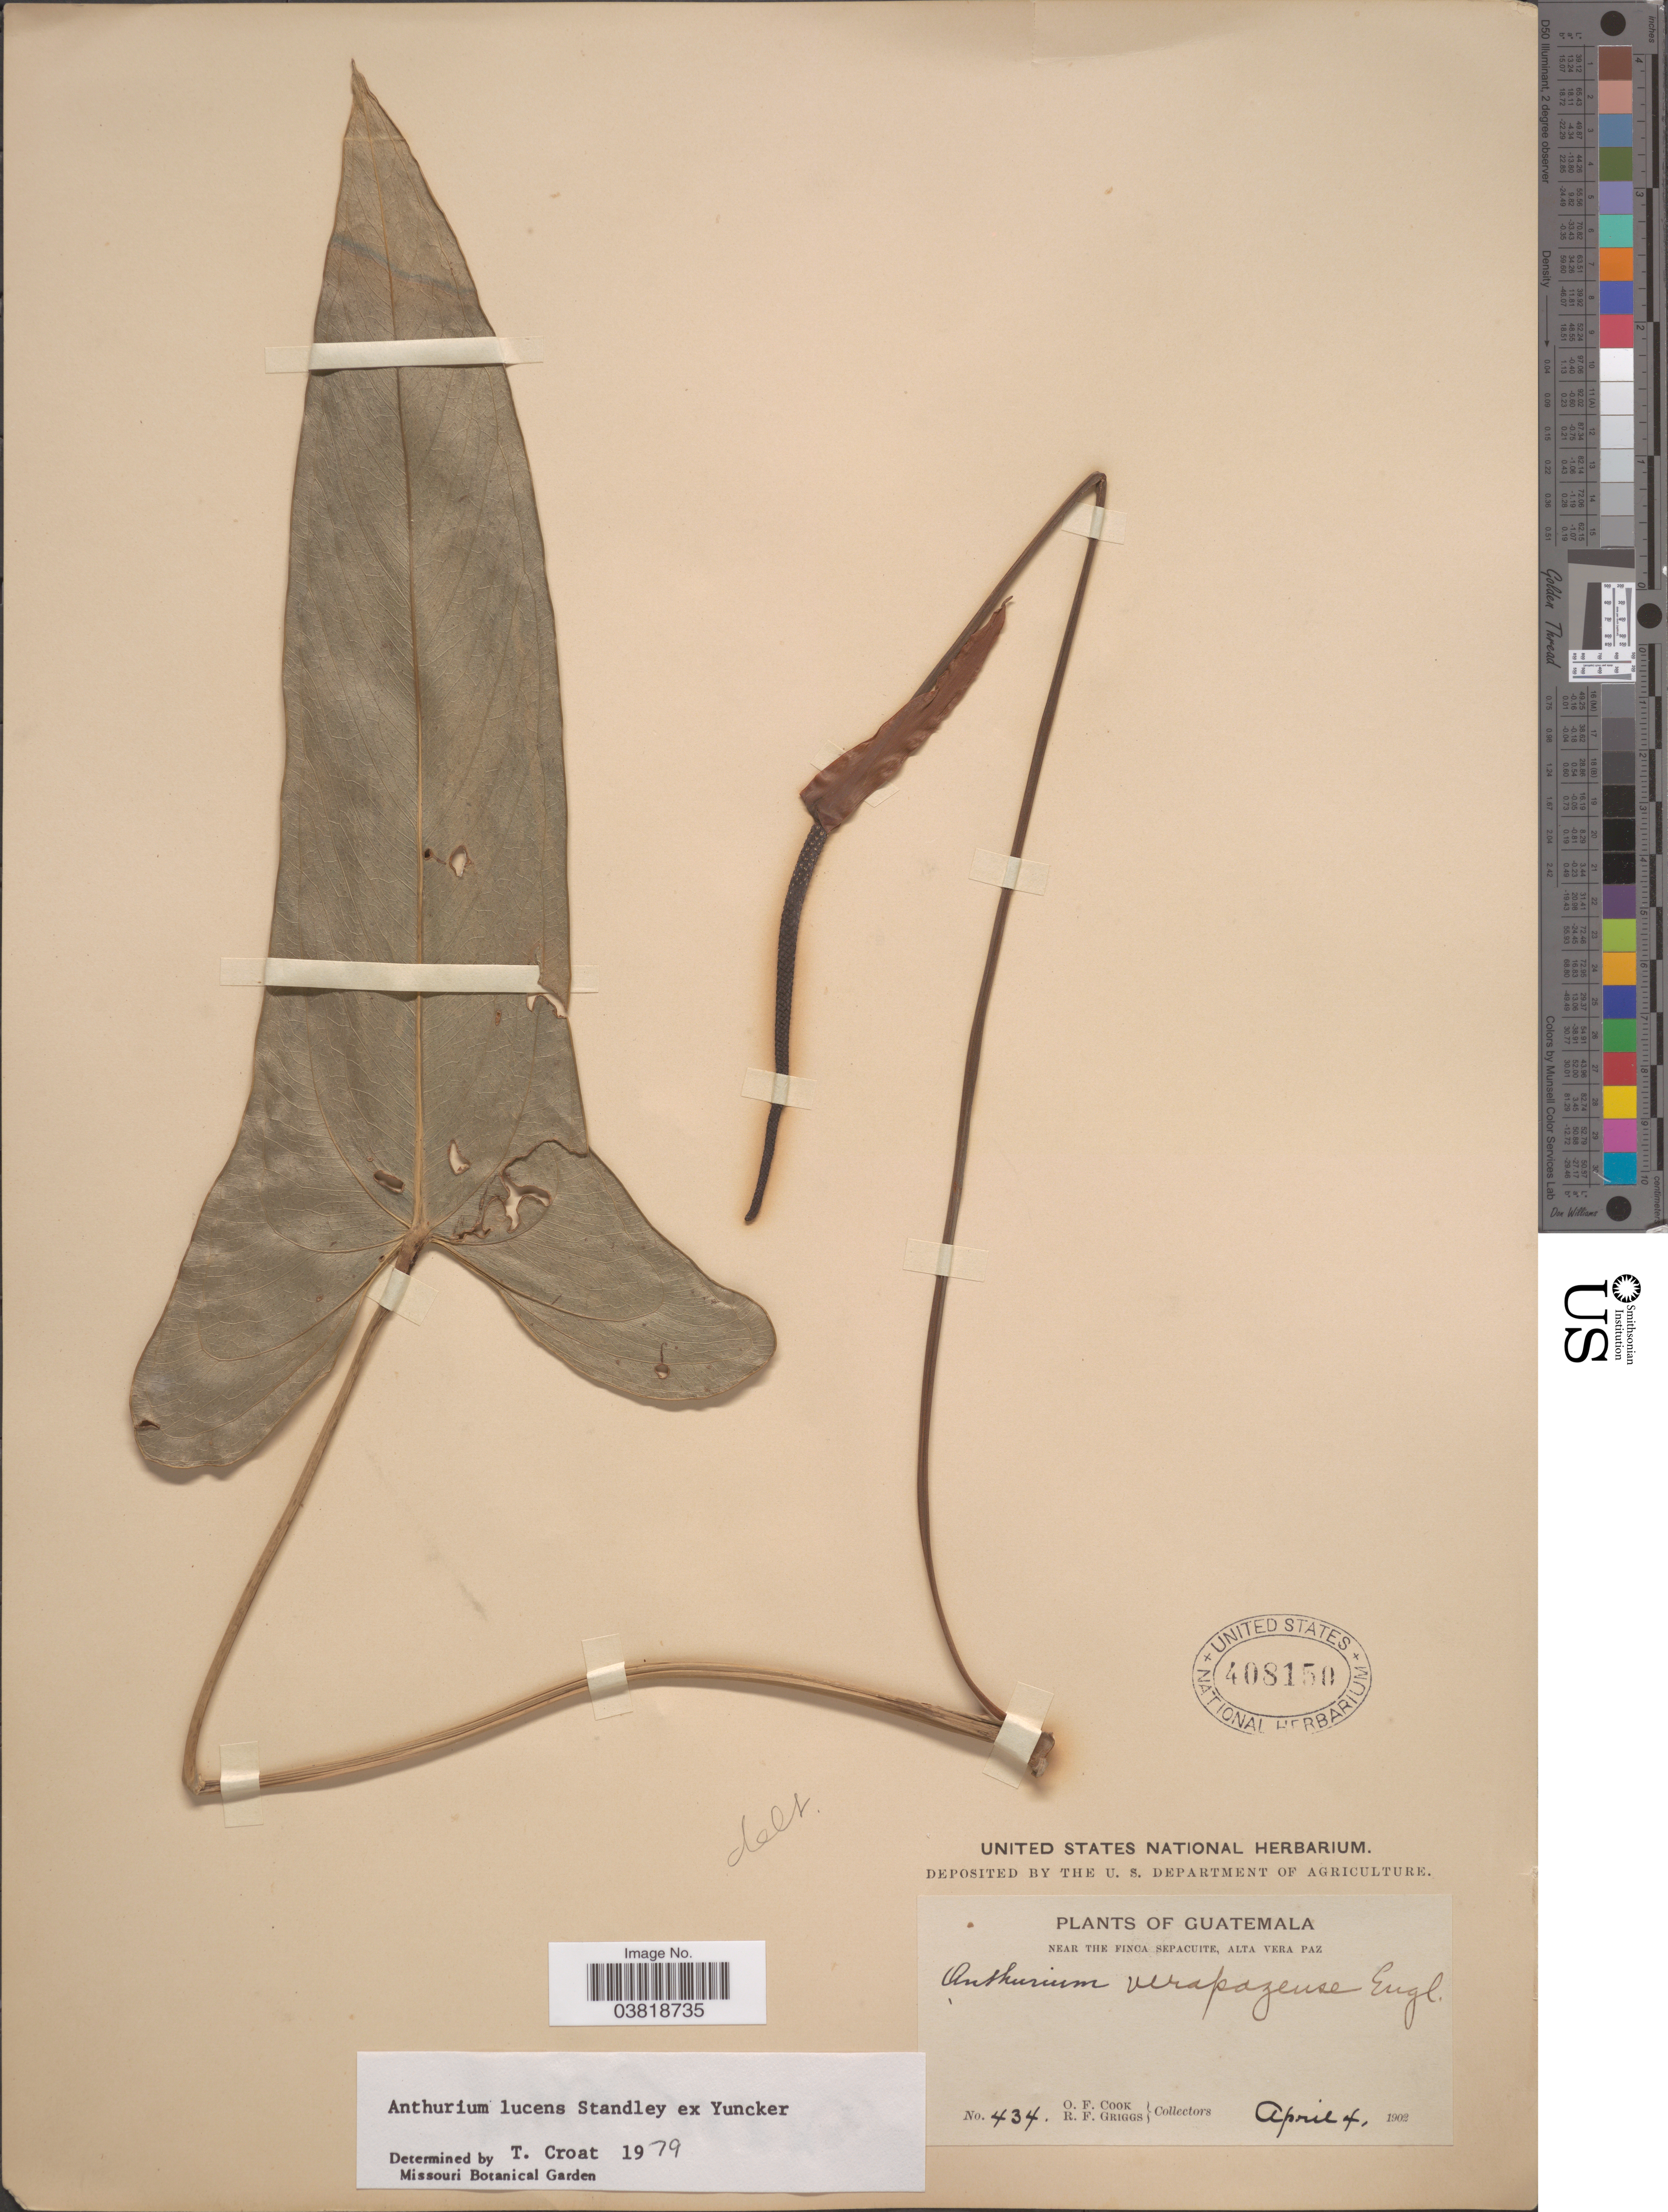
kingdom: Plantae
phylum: Tracheophyta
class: Liliopsida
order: Alismatales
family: Araceae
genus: Anthurium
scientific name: Anthurium lucens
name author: Standl. ex Yunck.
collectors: O. F. Cook & R. F. Griggs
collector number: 434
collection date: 1902-04-04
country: Guatemala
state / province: Alta Verapaz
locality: Near the Finca Sepacuite, Alta Vera Paz.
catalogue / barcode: US 408150